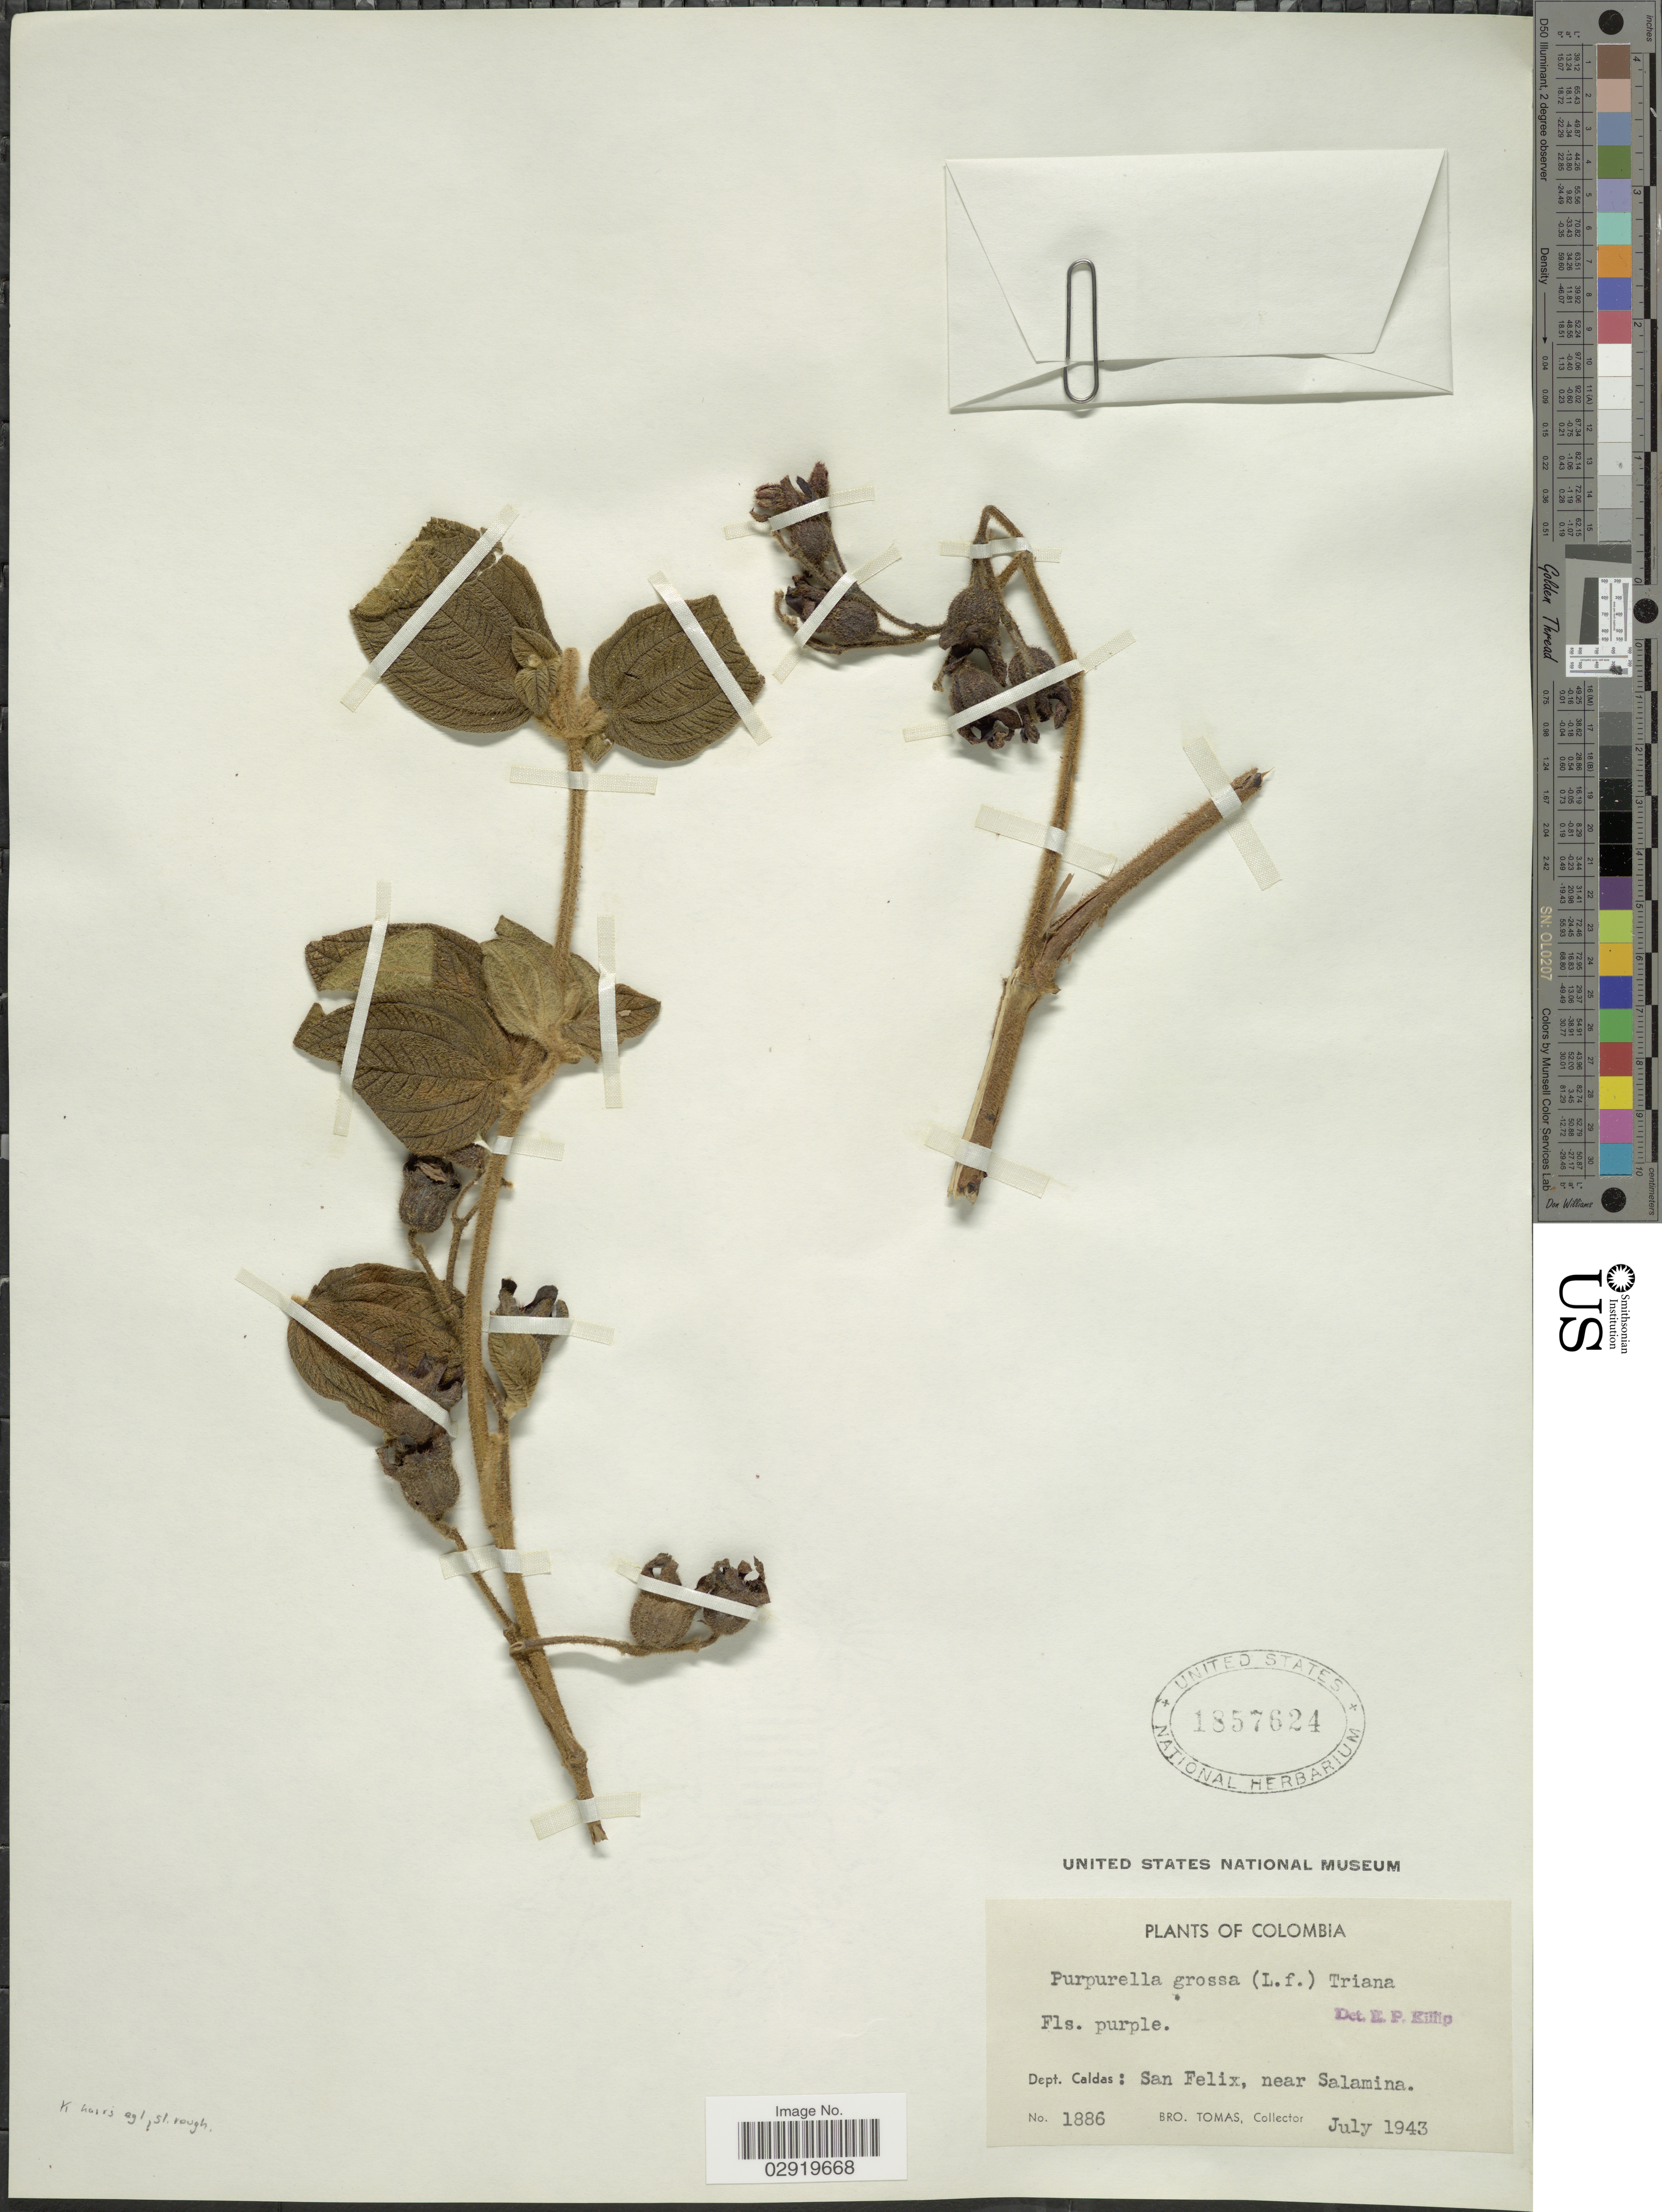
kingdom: Plantae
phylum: Tracheophyta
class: Magnoliopsida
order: Myrtales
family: Melastomataceae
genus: Chaetogastra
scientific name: Chaetogastra grossa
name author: (L. f.) P.J.F. Guim. & Michelang.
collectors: B. Tomas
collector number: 1886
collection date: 1943-07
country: Colombia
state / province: Caldas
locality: Dept. Caldas: San Felix, near Salamina.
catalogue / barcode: US 1857624